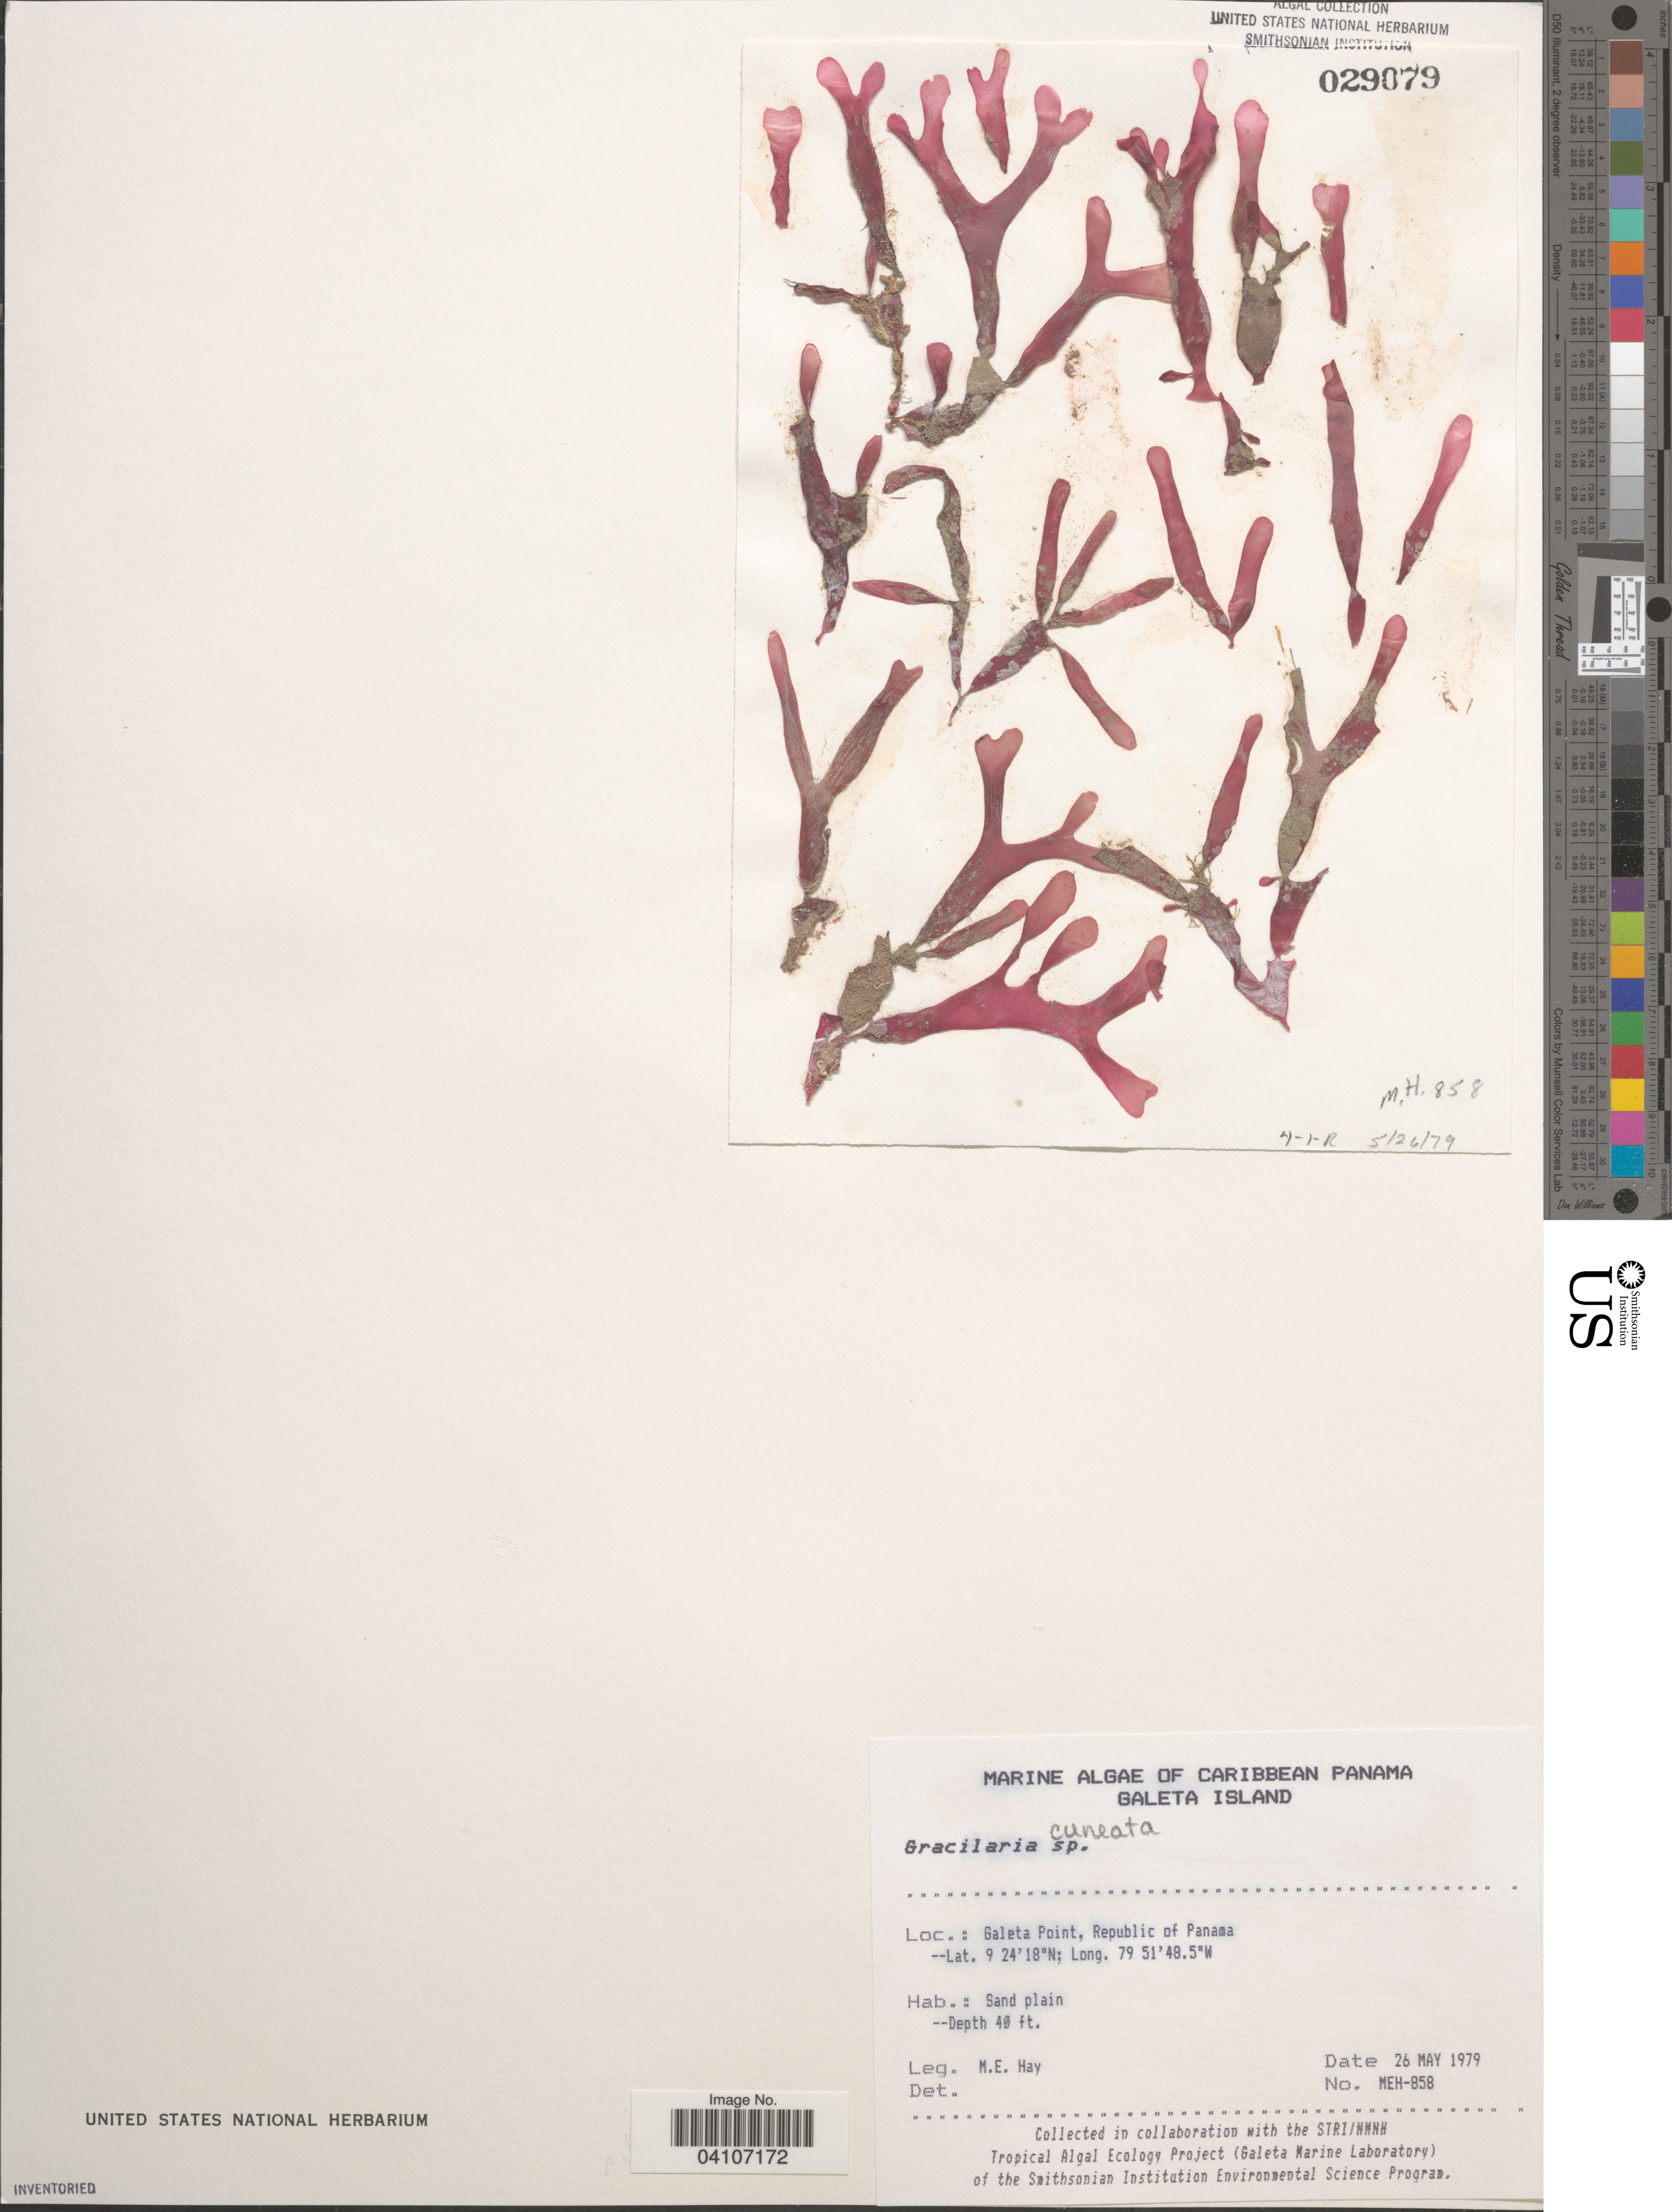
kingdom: Plantae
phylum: Rhodophyta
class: Florideophyceae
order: Gracilariales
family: Gracilariaceae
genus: Gracilaria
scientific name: Gracilaria cuneata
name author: Aresch.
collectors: M. E. Hay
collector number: MEH-858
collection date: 1979-05-26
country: Panama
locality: Caribbean Panama. Galeta Island. Galeta Point, Republic of Panama.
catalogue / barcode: US 29079